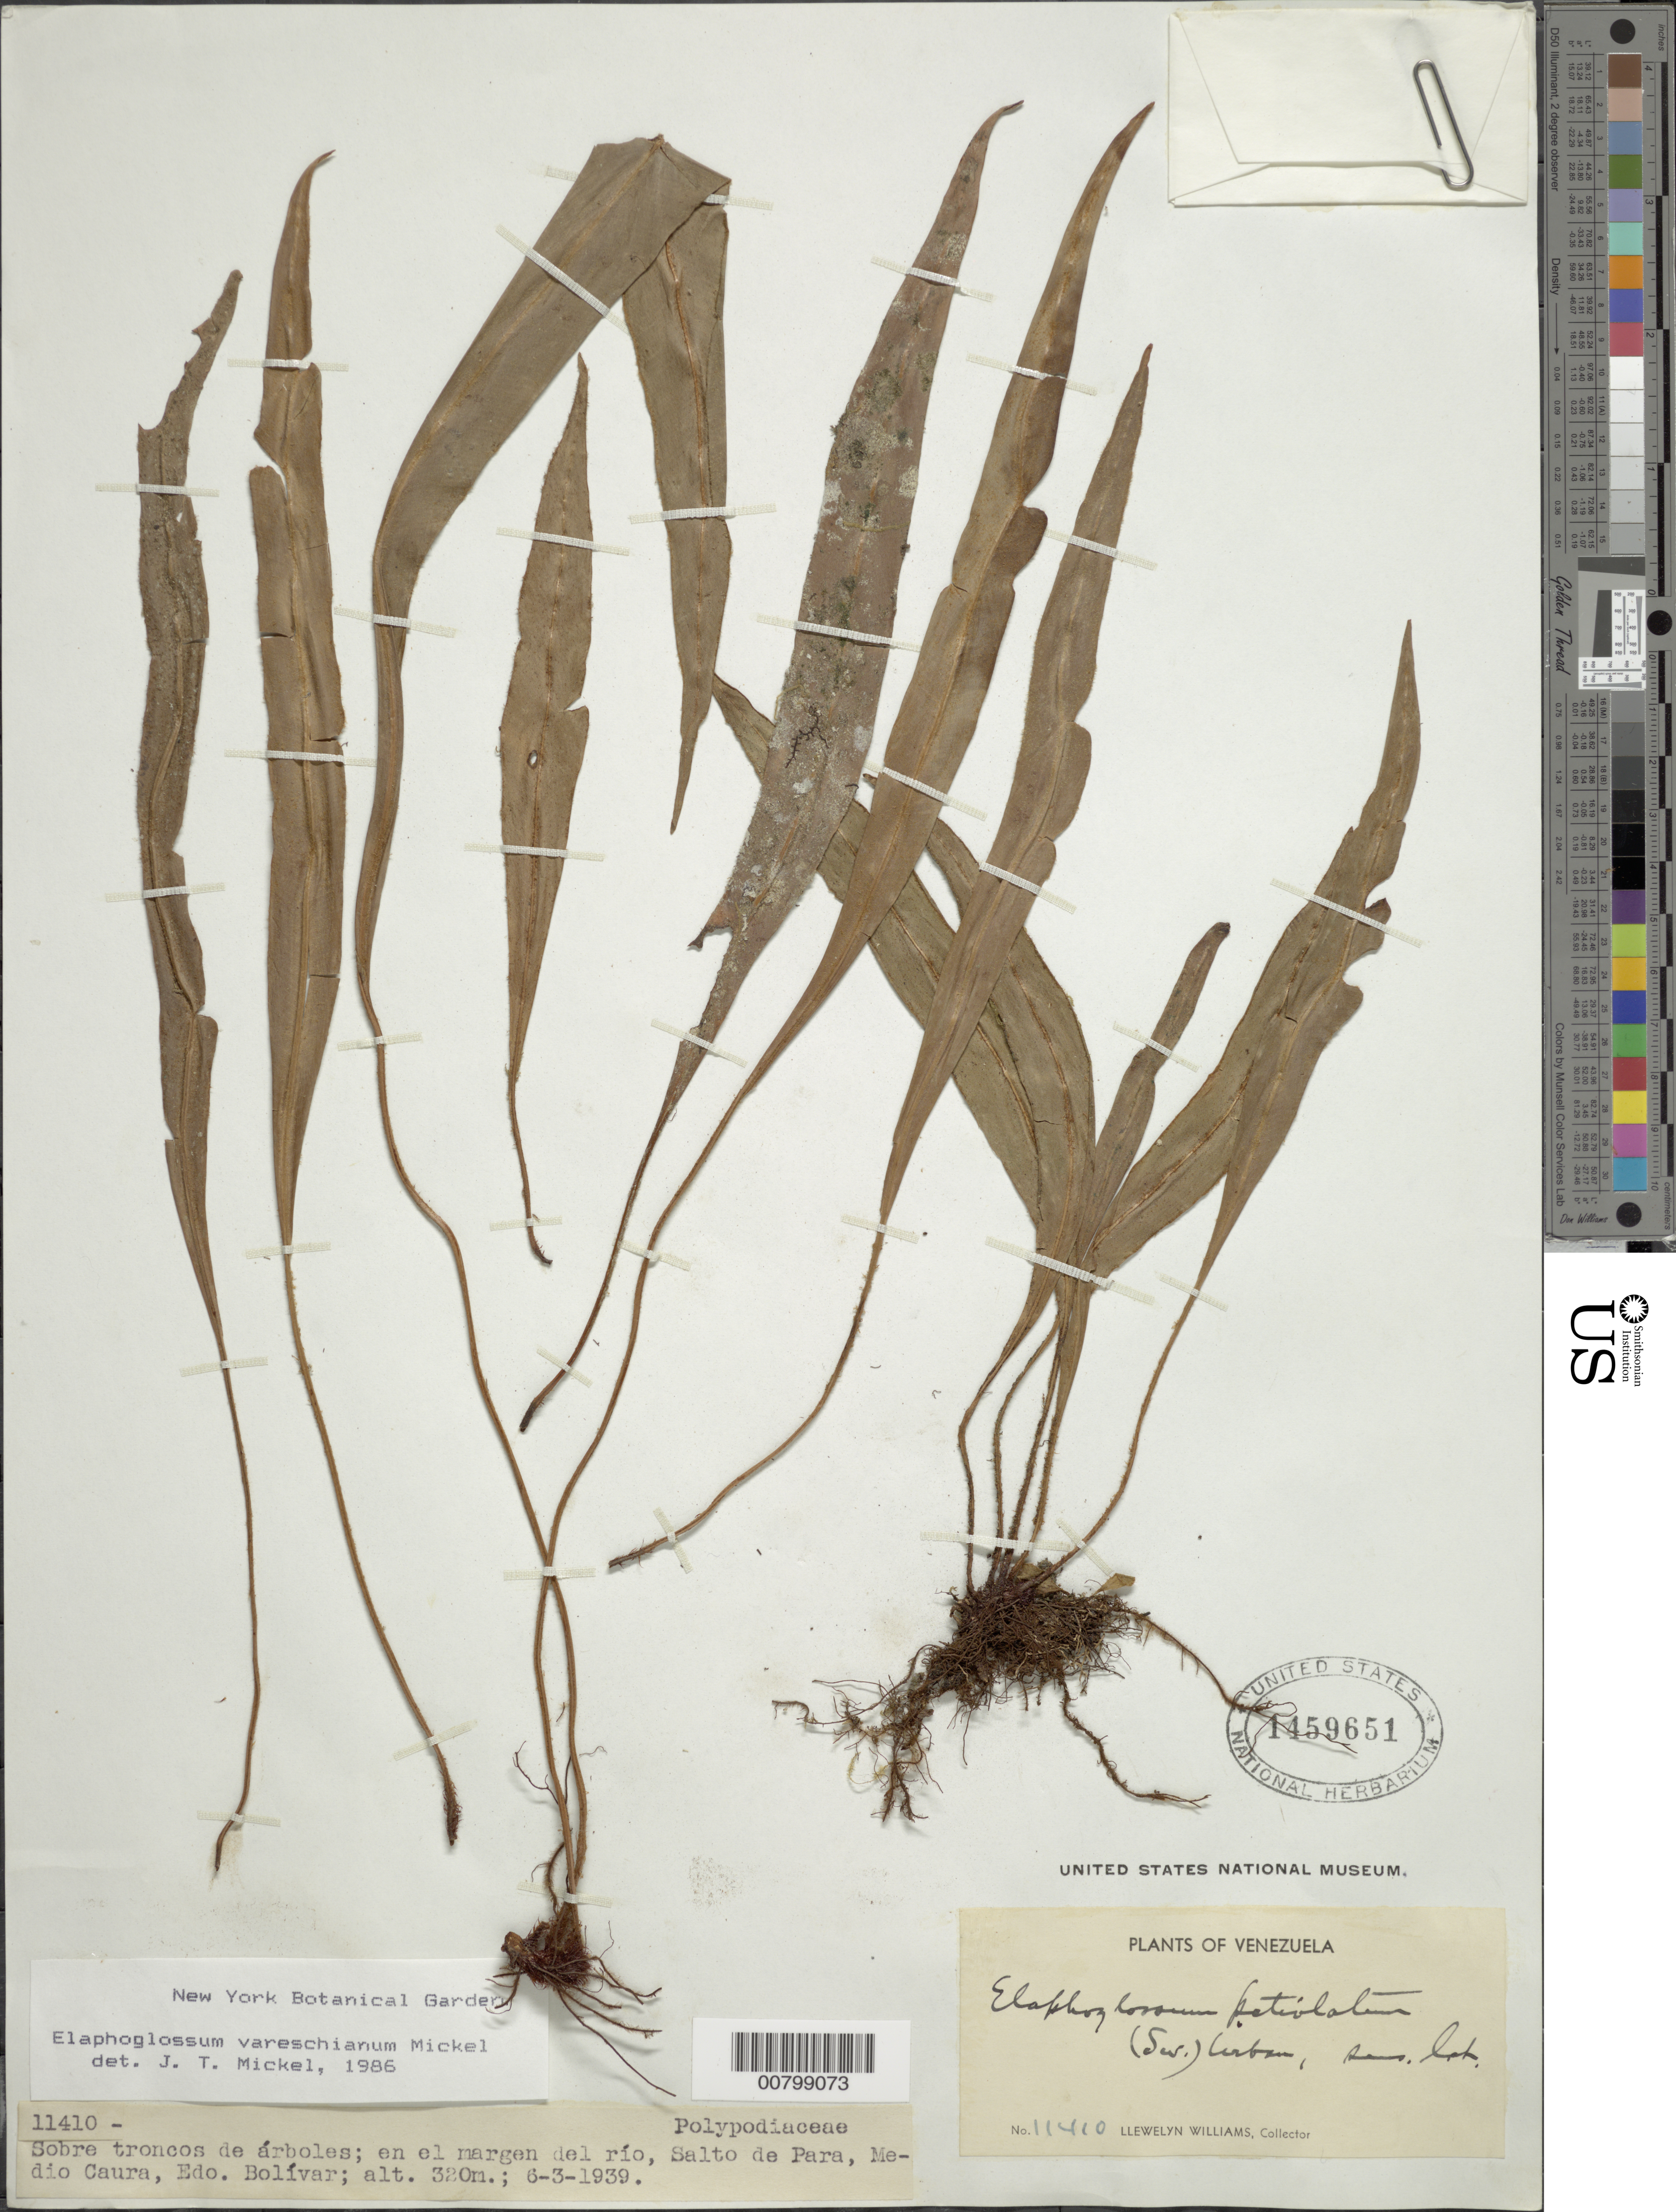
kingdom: Plantae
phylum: Tracheophyta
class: Polypodiopsida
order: Polypodiales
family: Dryopteridaceae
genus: Elaphoglossum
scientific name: Elaphoglossum vareschianum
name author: Mickel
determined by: Mickel, J. T., (NY), New York Botanical Garden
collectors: Ll. Williams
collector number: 11410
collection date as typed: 6-Mar-39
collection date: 1939-03-06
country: Venezuela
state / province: Bolívar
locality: Salto de Para, Medio Caura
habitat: Along river, on tree trunks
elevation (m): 320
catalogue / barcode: US 1459651